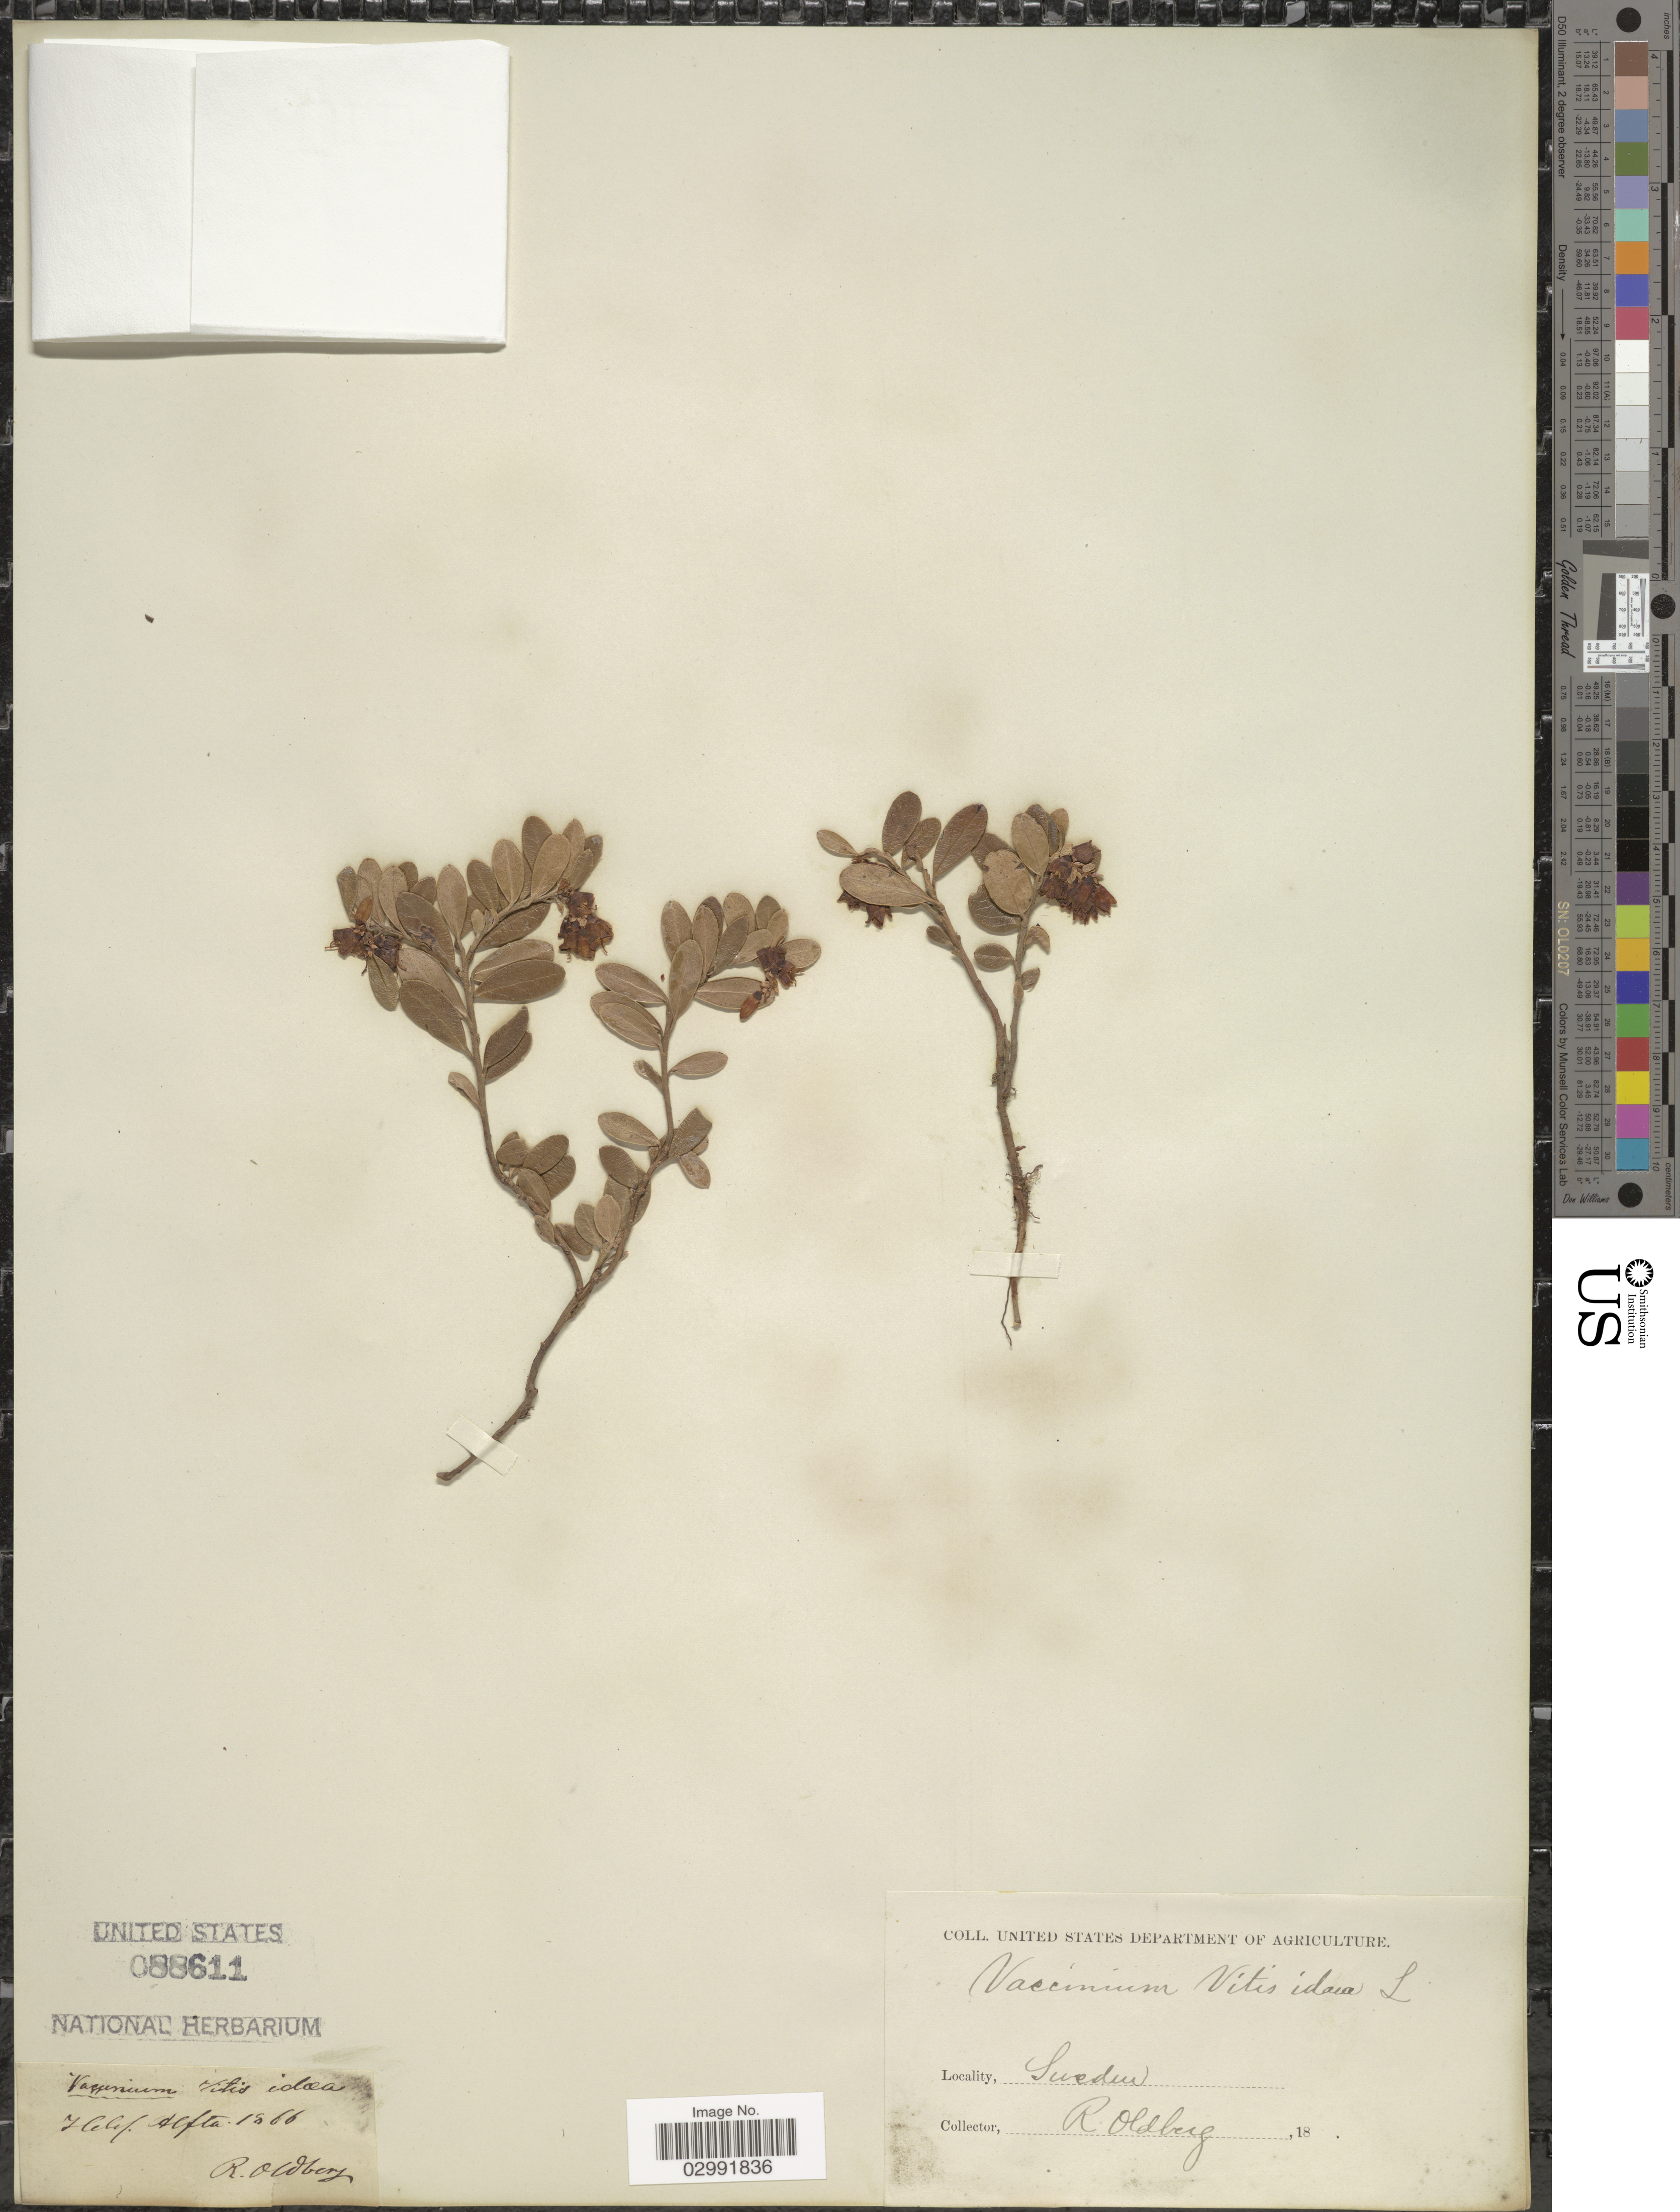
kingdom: Plantae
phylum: Tracheophyta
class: Magnoliopsida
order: Ericales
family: Ericaceae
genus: Vaccinium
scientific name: Vaccinium vitis-idaea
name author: L.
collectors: R. Oldberg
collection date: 1866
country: Sweden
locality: Helif, Alfta.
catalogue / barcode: US 88611